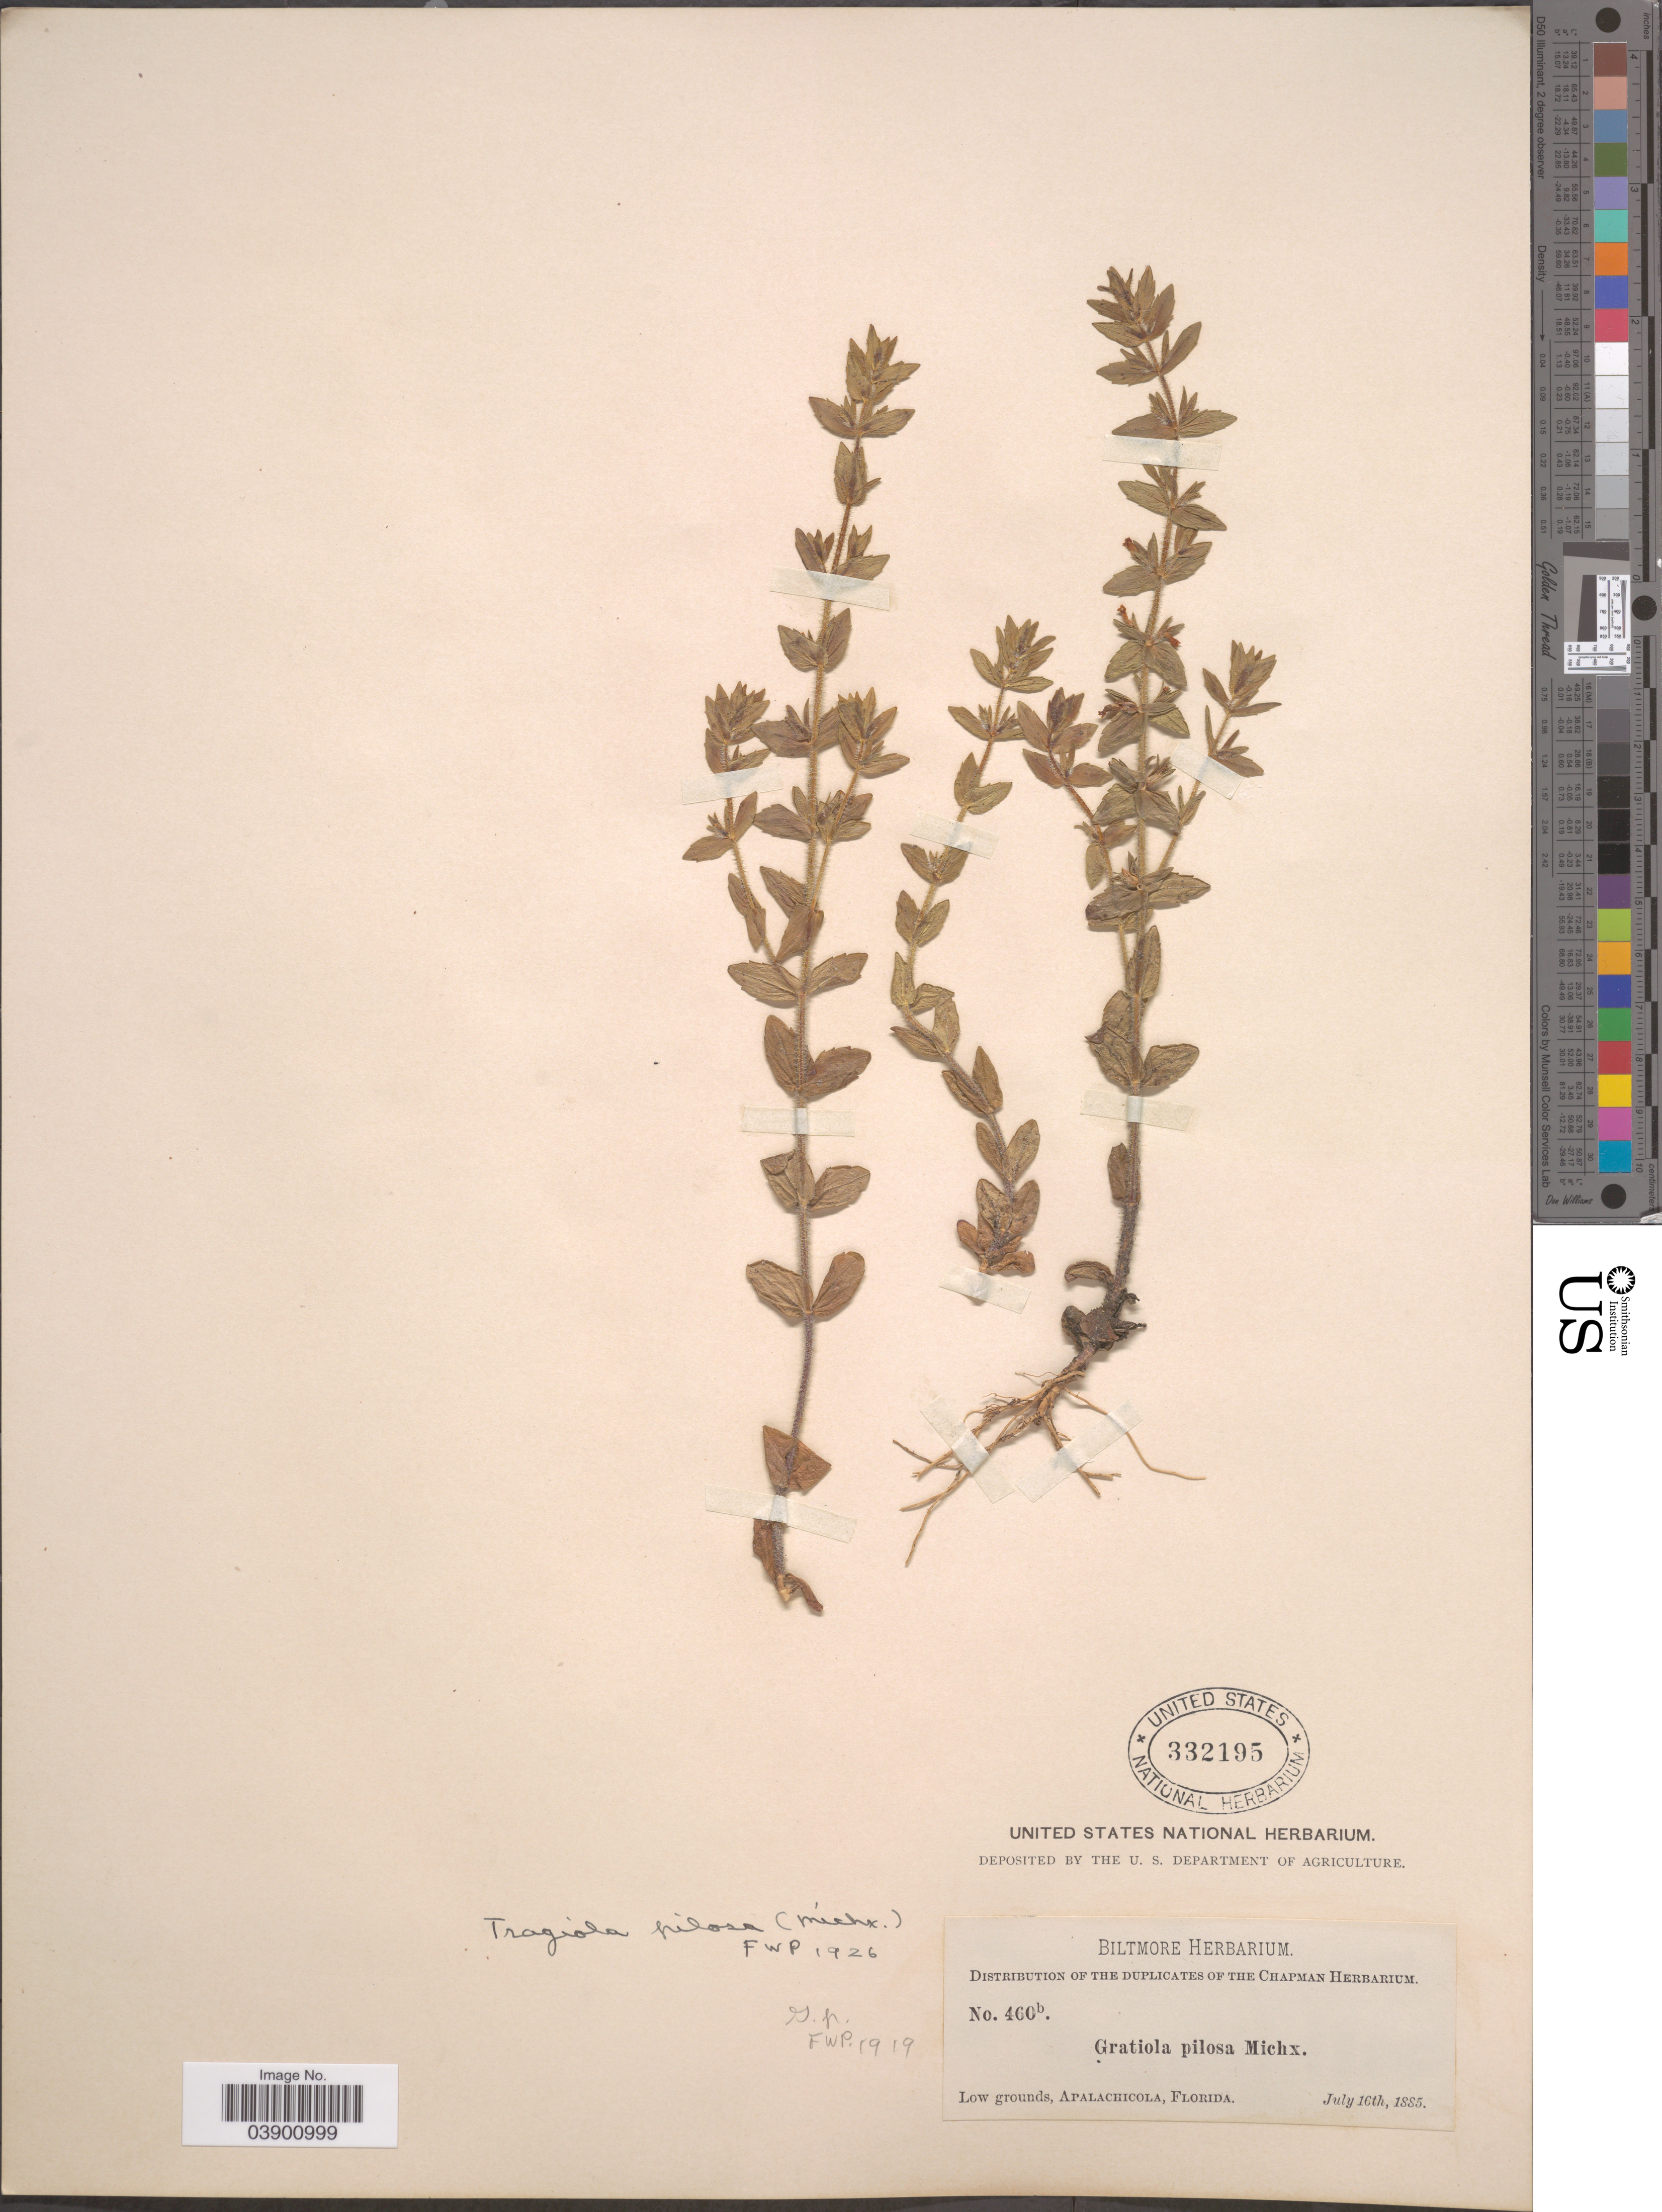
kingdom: Plantae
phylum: Tracheophyta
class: Magnoliopsida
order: Lamiales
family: Plantaginaceae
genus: Gratiola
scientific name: Gratiola pilosa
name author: Michx.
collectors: ex herb. Biltmore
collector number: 460b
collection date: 1885-07-16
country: United States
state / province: Florida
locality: Apalachicola.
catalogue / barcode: US 332195